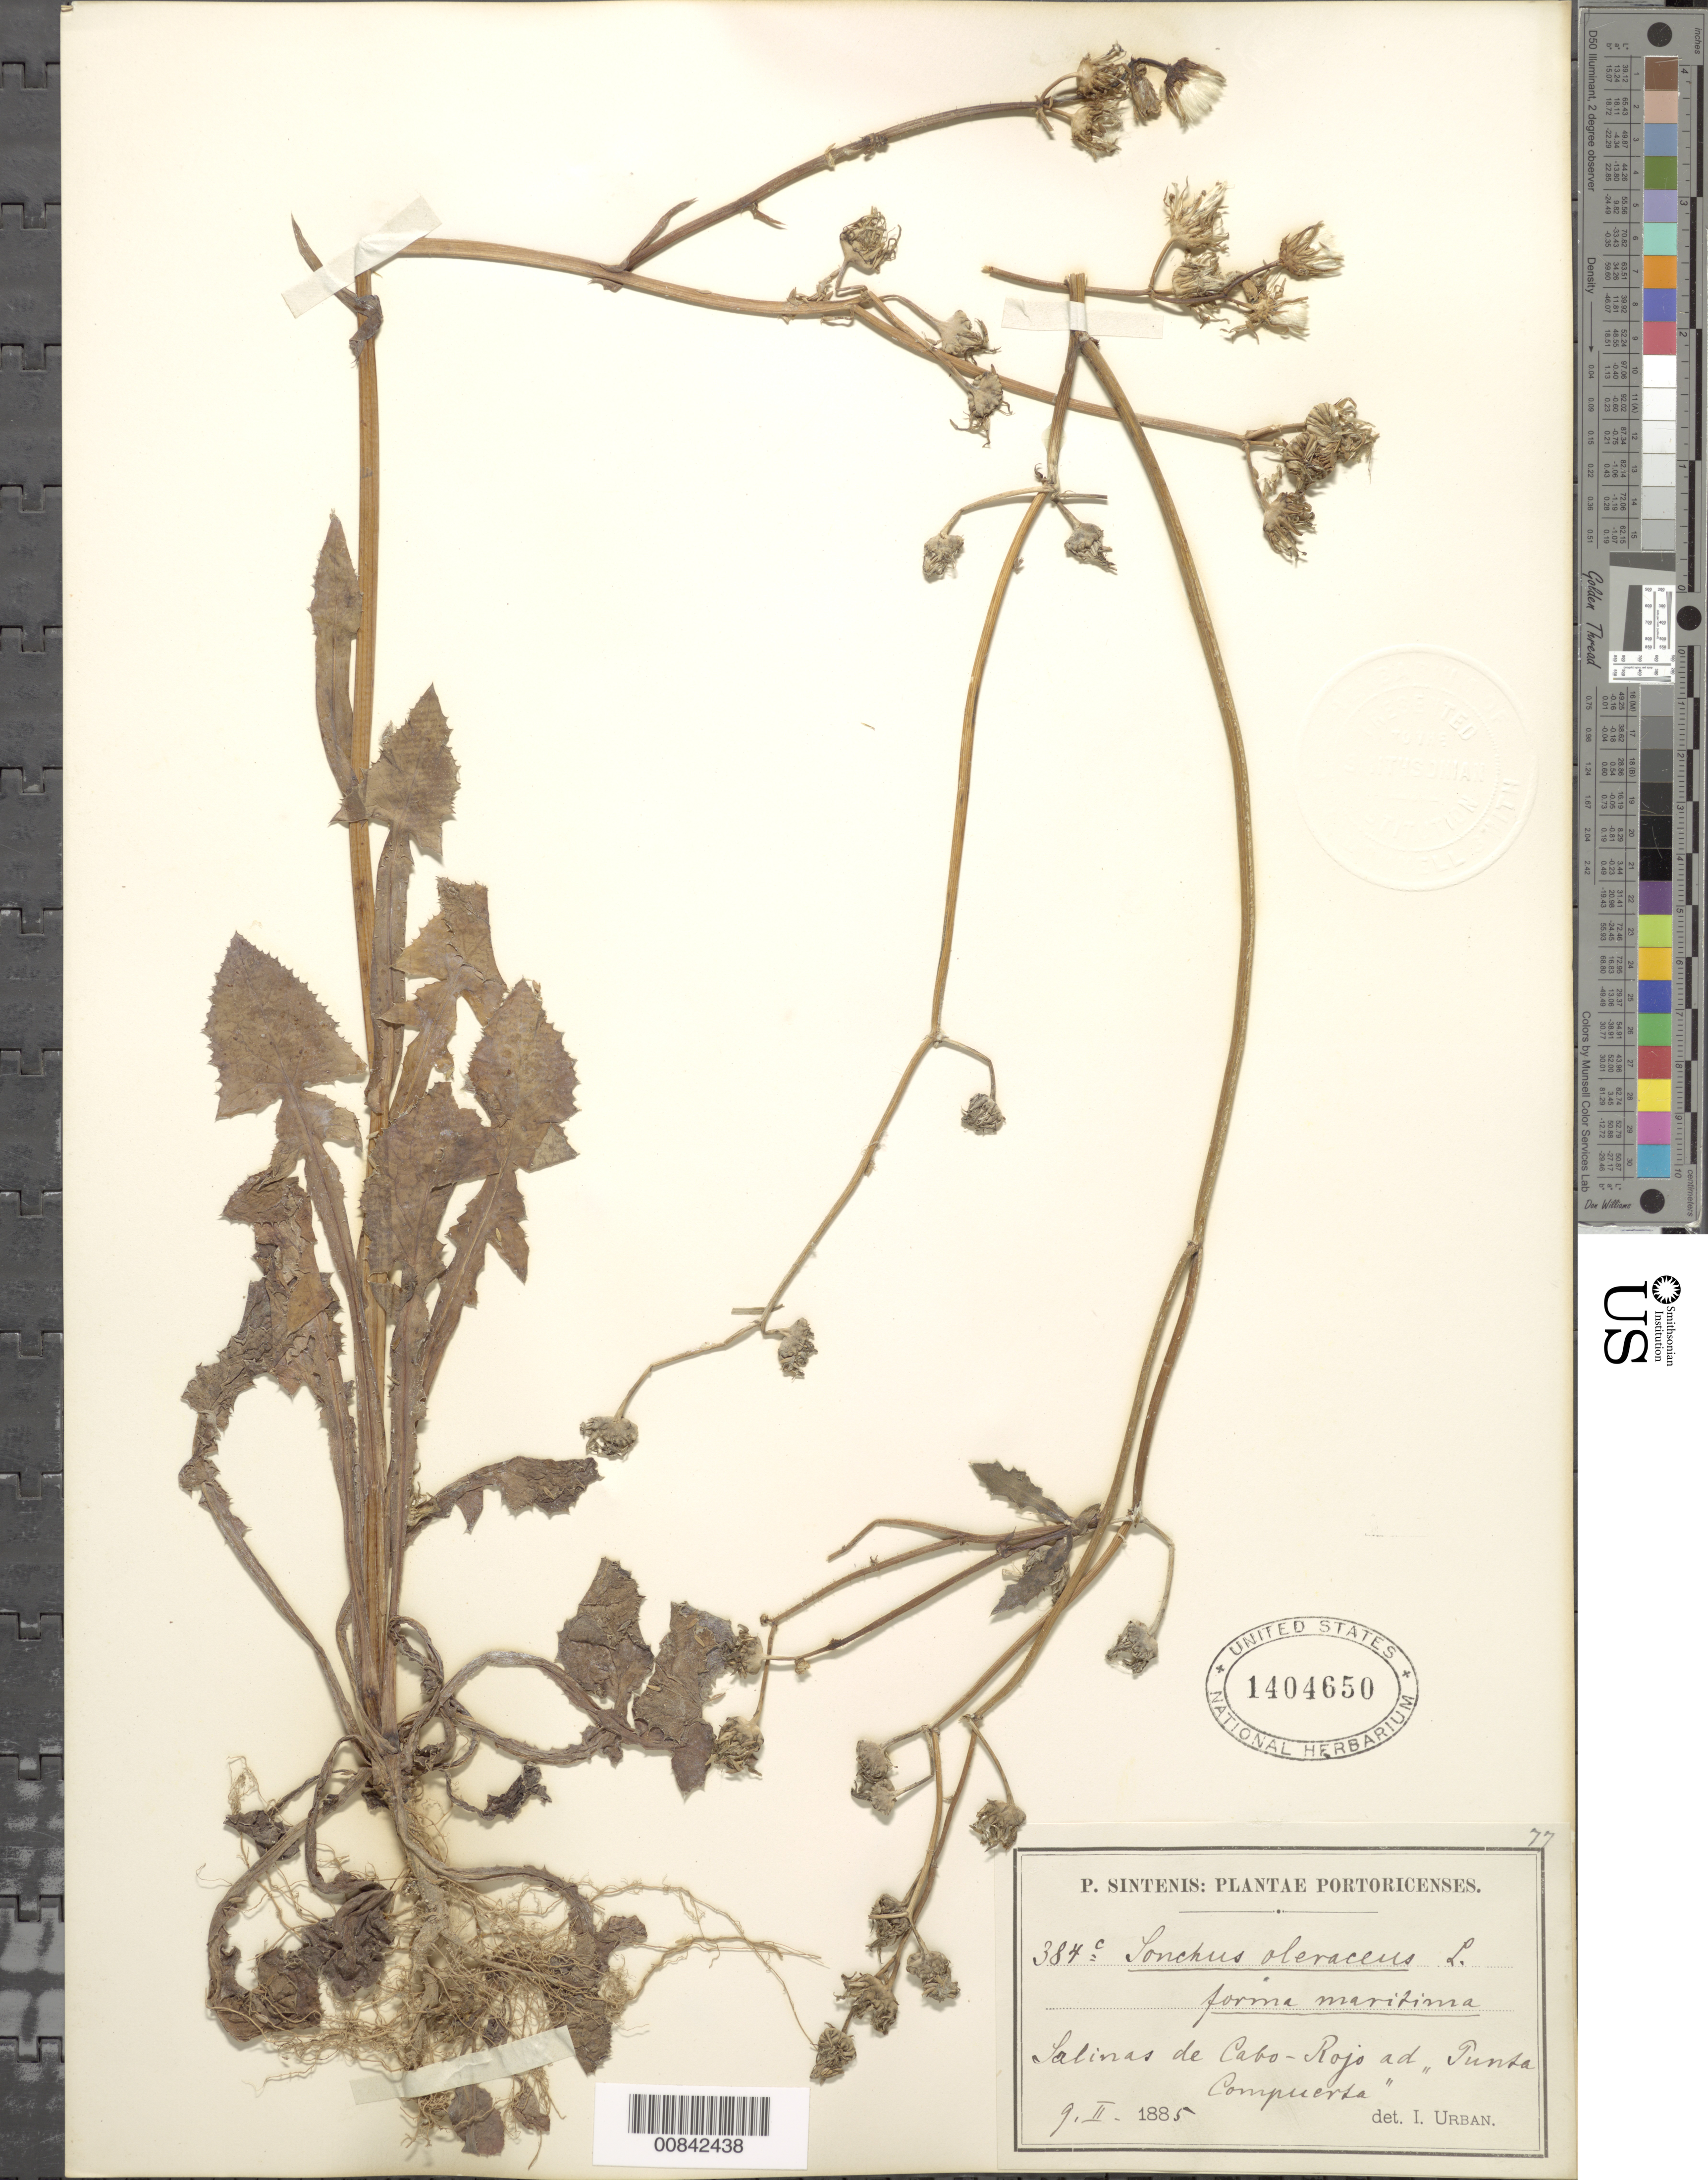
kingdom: Plantae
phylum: Tracheophyta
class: Magnoliopsida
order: Asterales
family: Asteraceae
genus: Sonchus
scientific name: Sonchus oleraceus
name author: L.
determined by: Urban, Ignatz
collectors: P. Sintenis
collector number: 384c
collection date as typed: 09 Feb 1885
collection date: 1885-02-09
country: Puerto Rico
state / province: Cabo Rojo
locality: Salinas de Cabo-Rojo, Punta Compuerta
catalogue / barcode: US 1404650